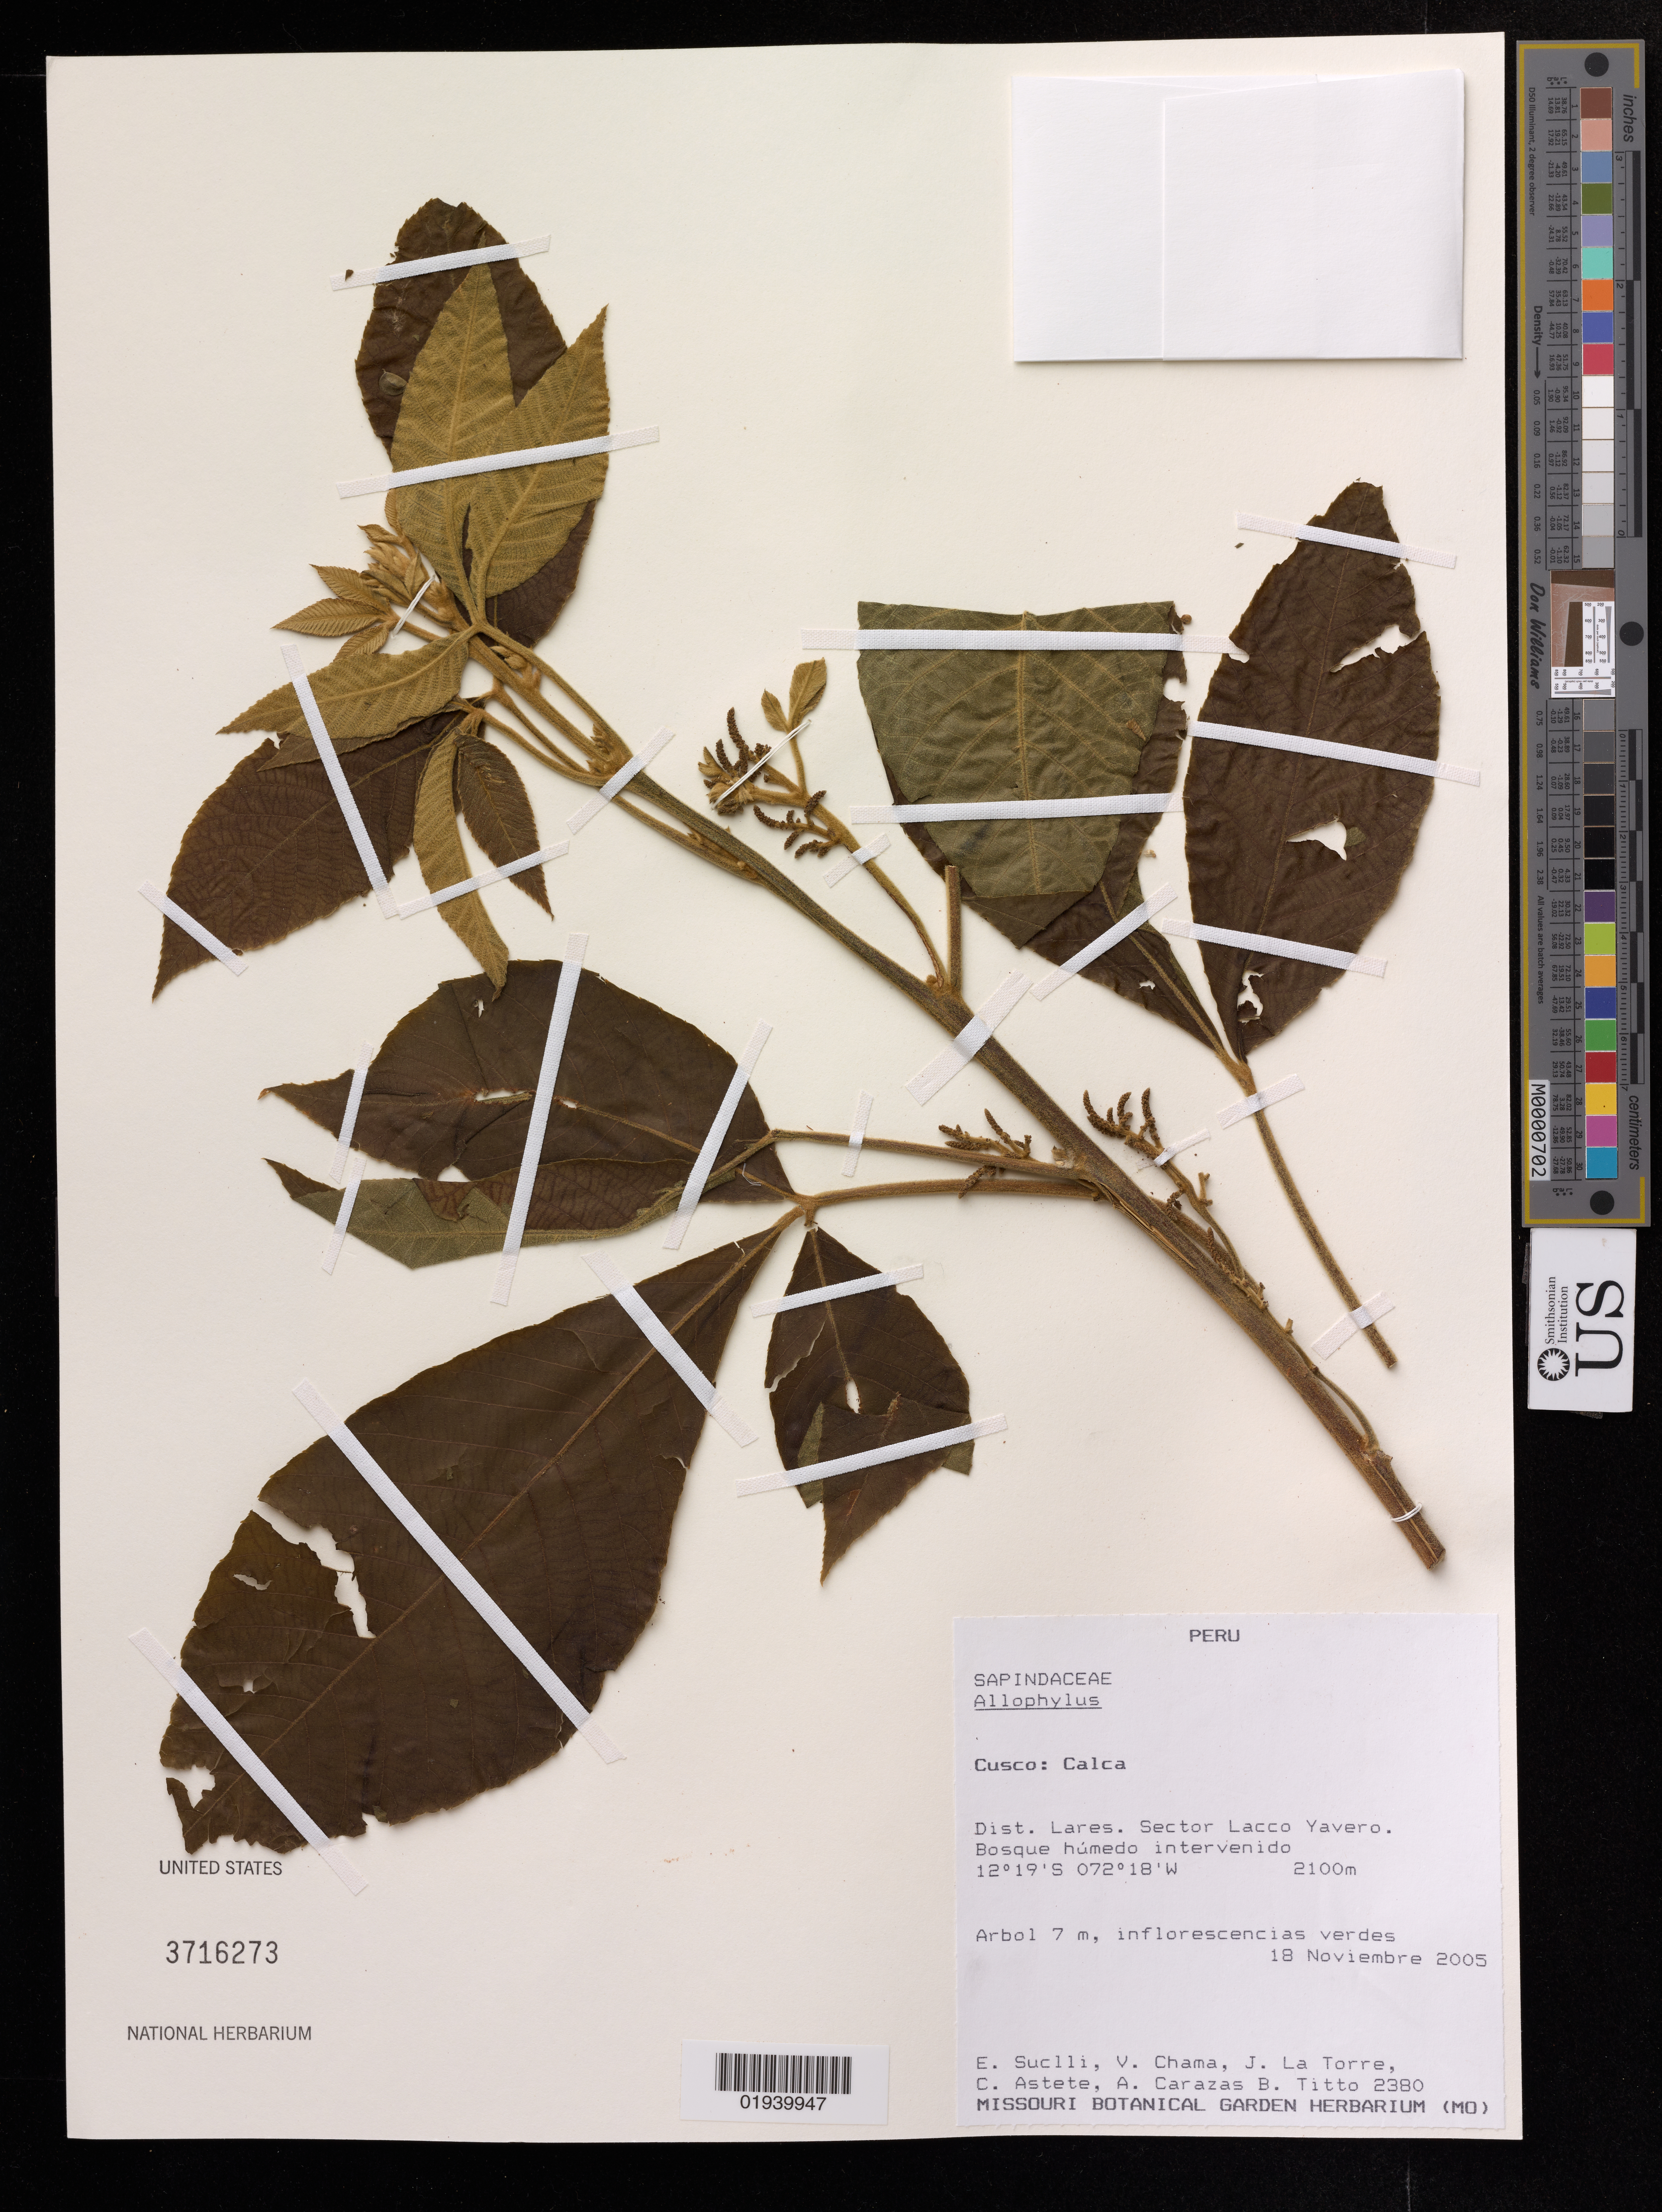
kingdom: Plantae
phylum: Tracheophyta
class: Magnoliopsida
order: Sapindales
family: Sapindaceae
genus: Allophylus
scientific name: Allophylus sp.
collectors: E. Suclli, V. Chama, J. La Torre, C. Astete, A. Carazas & B. Titto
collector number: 2380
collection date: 2005-11-18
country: Peru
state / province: Cusco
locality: Calca. Dist. Lares. Sector Lacco Yavero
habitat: Bosque húmedo intervenido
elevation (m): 2100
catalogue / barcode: US 3716273